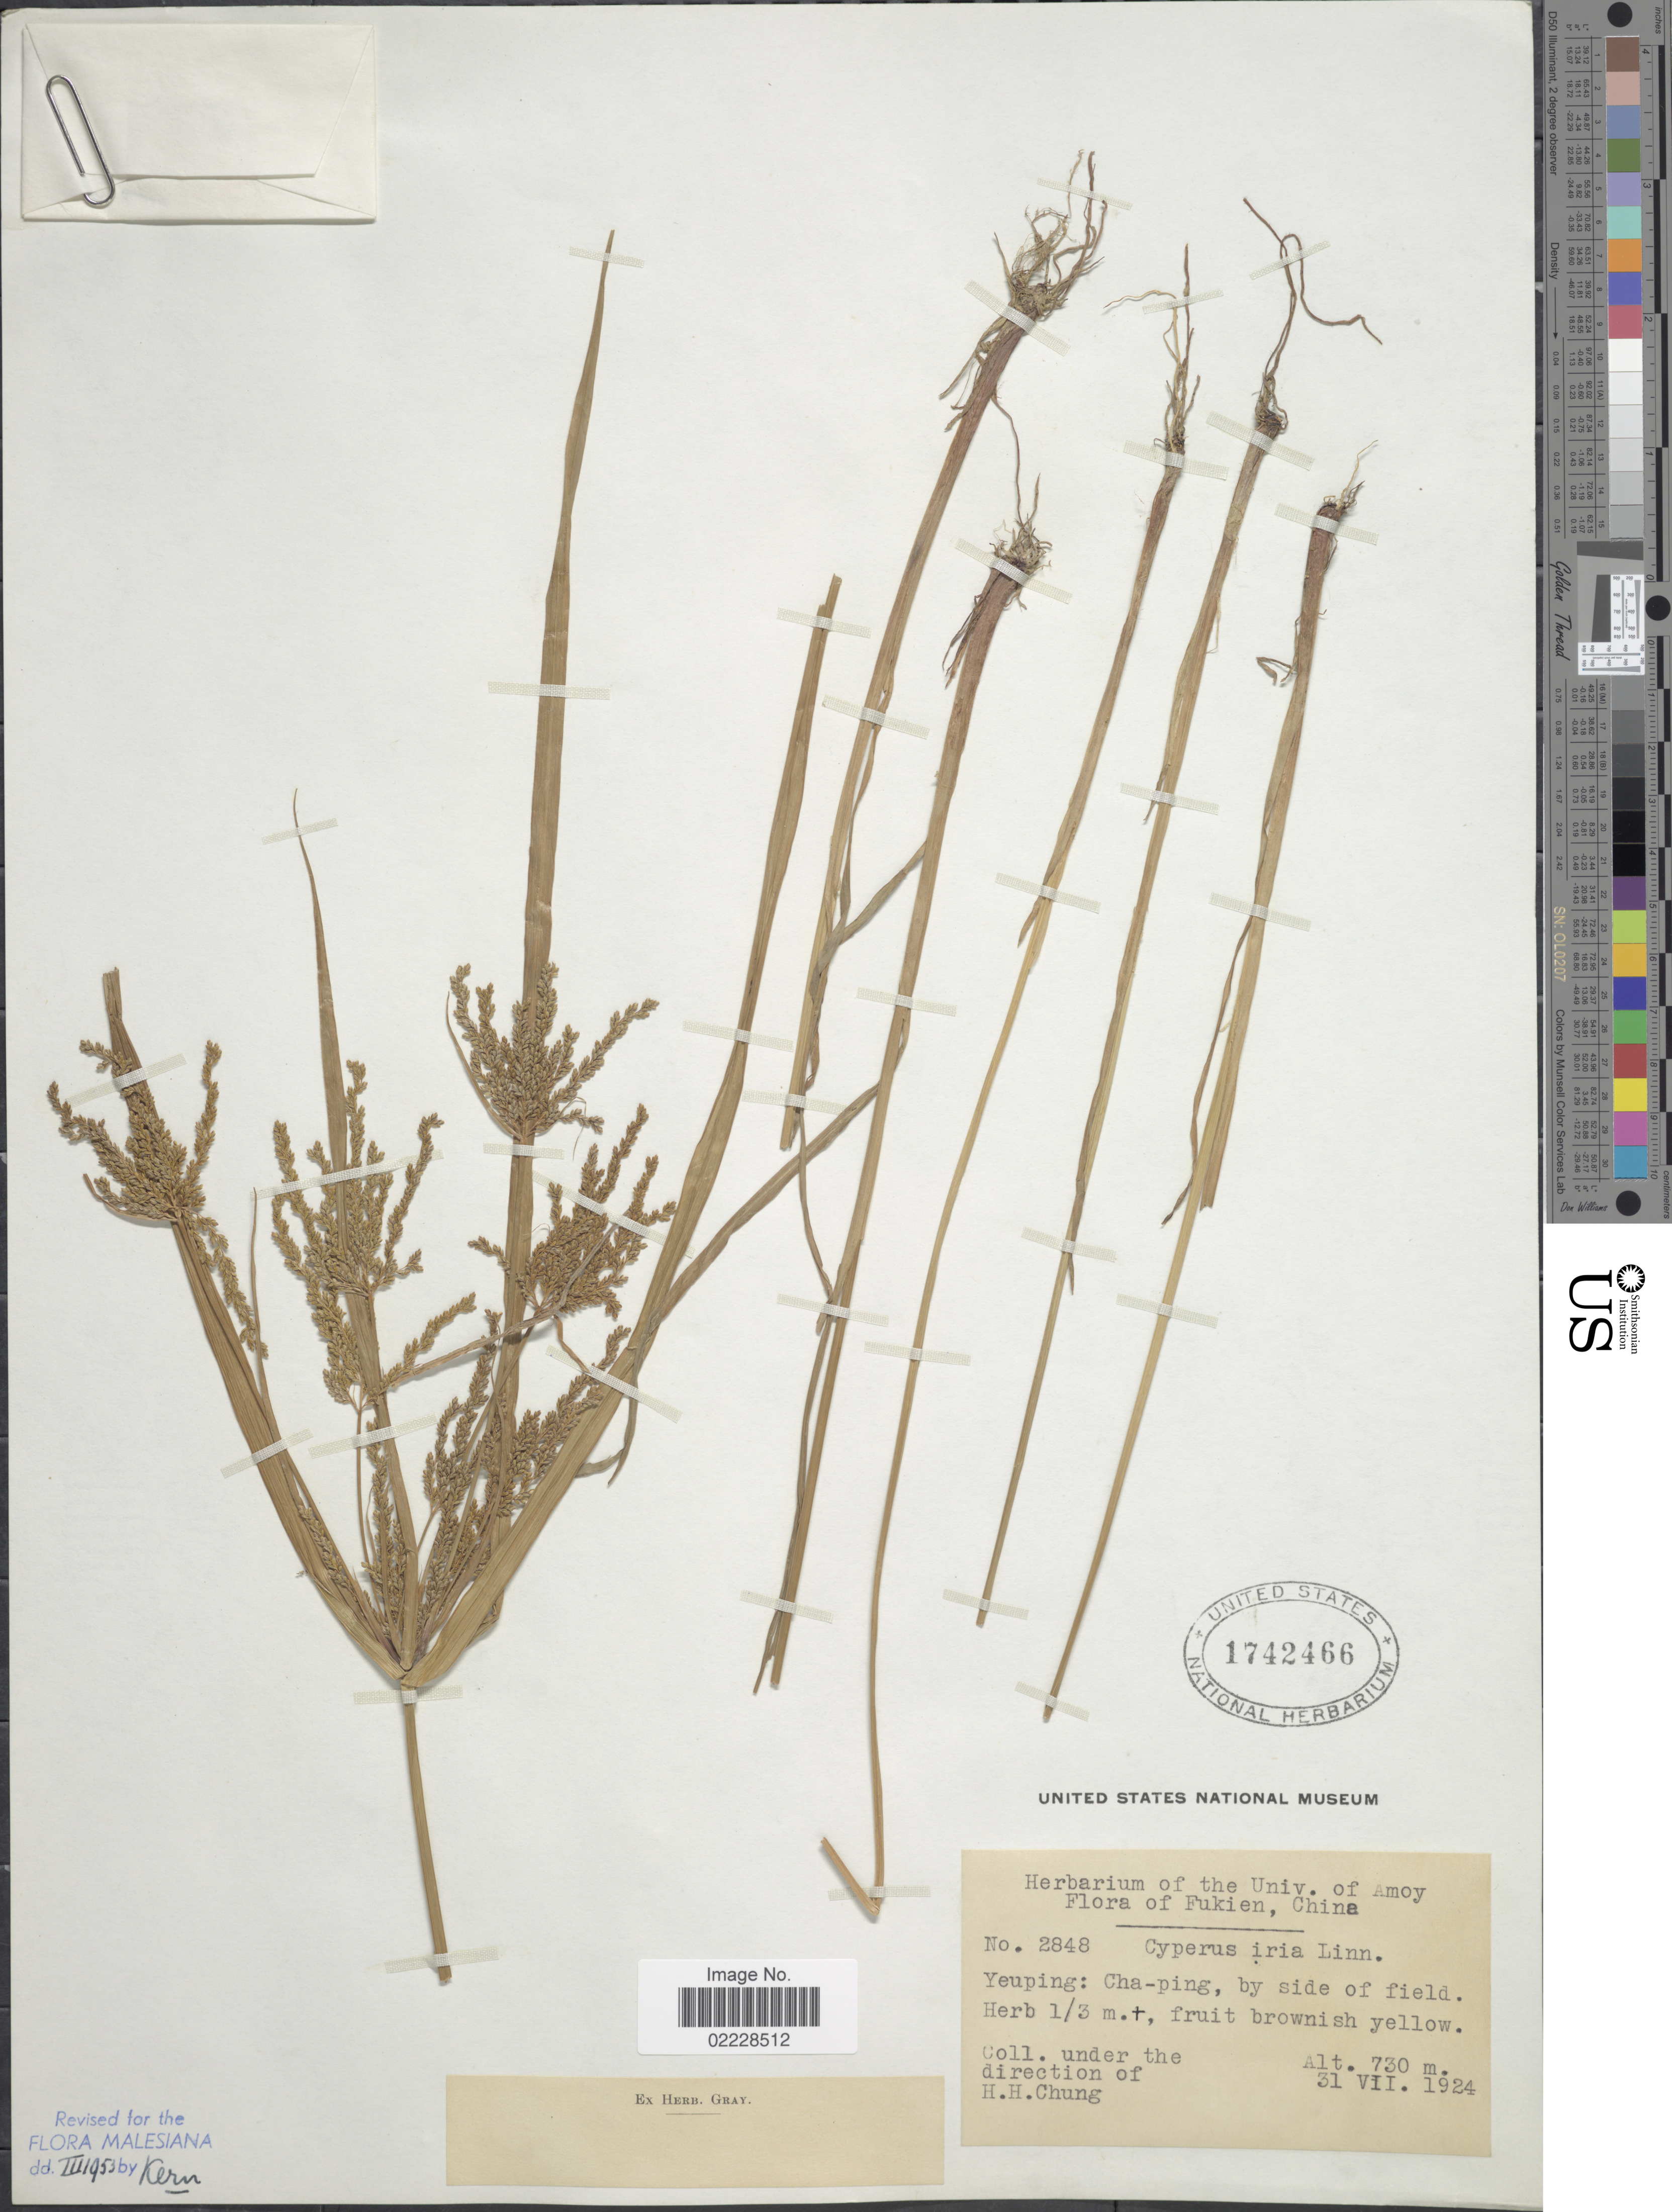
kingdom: Plantae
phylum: Tracheophyta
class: Liliopsida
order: Poales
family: Cyperaceae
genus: Cyperus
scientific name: Cyperus iria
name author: L.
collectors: H. Chung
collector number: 2848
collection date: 1924-07-31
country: China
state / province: Fujian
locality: Fukien, China. Yeuping: Cha-ping, by side of field.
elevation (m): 730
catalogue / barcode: US 1742466